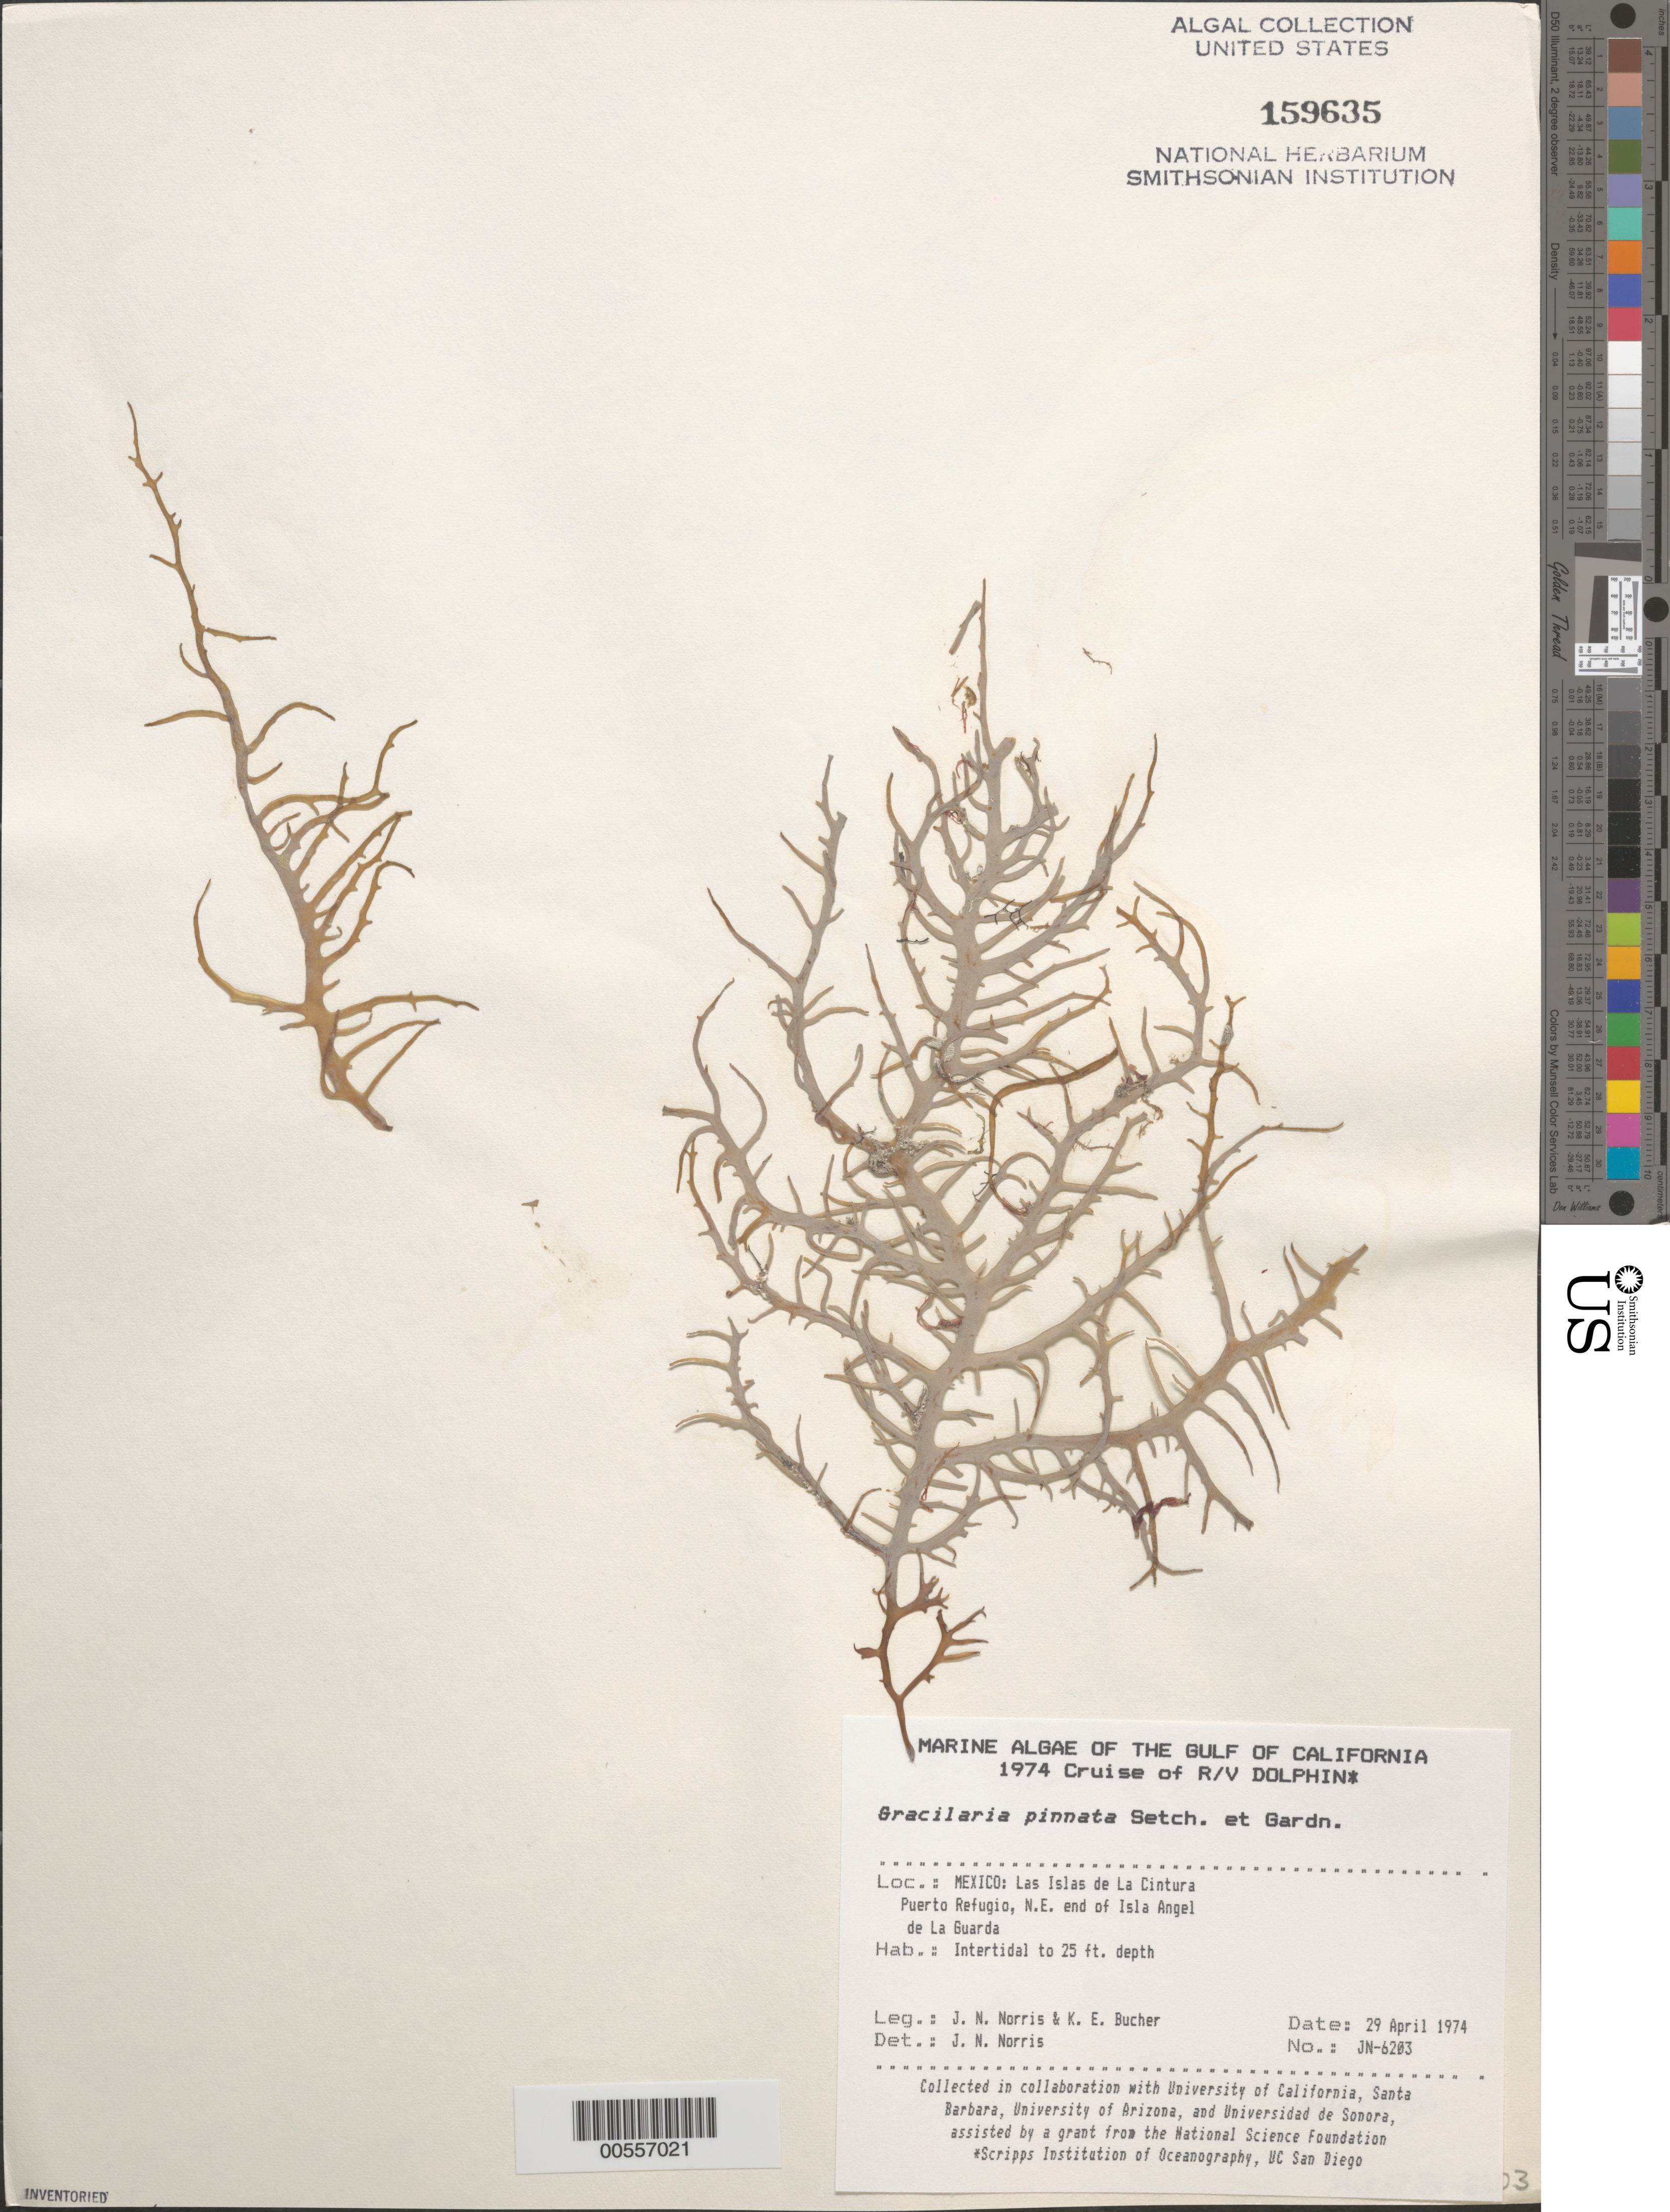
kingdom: Plantae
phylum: Rhodophyta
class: Florideophyceae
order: Gracilariales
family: Gracilariaceae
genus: Gracilaria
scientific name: Gracilaria pinnata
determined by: Norris, James N.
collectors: J. N. Norris & K. E. Bucher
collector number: JN-6203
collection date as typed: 29 Apr 1974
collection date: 1974-04-29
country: Mexico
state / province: Baja California Norte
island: Isla Angel de la Guarda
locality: Puerto Refugio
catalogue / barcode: US 159635